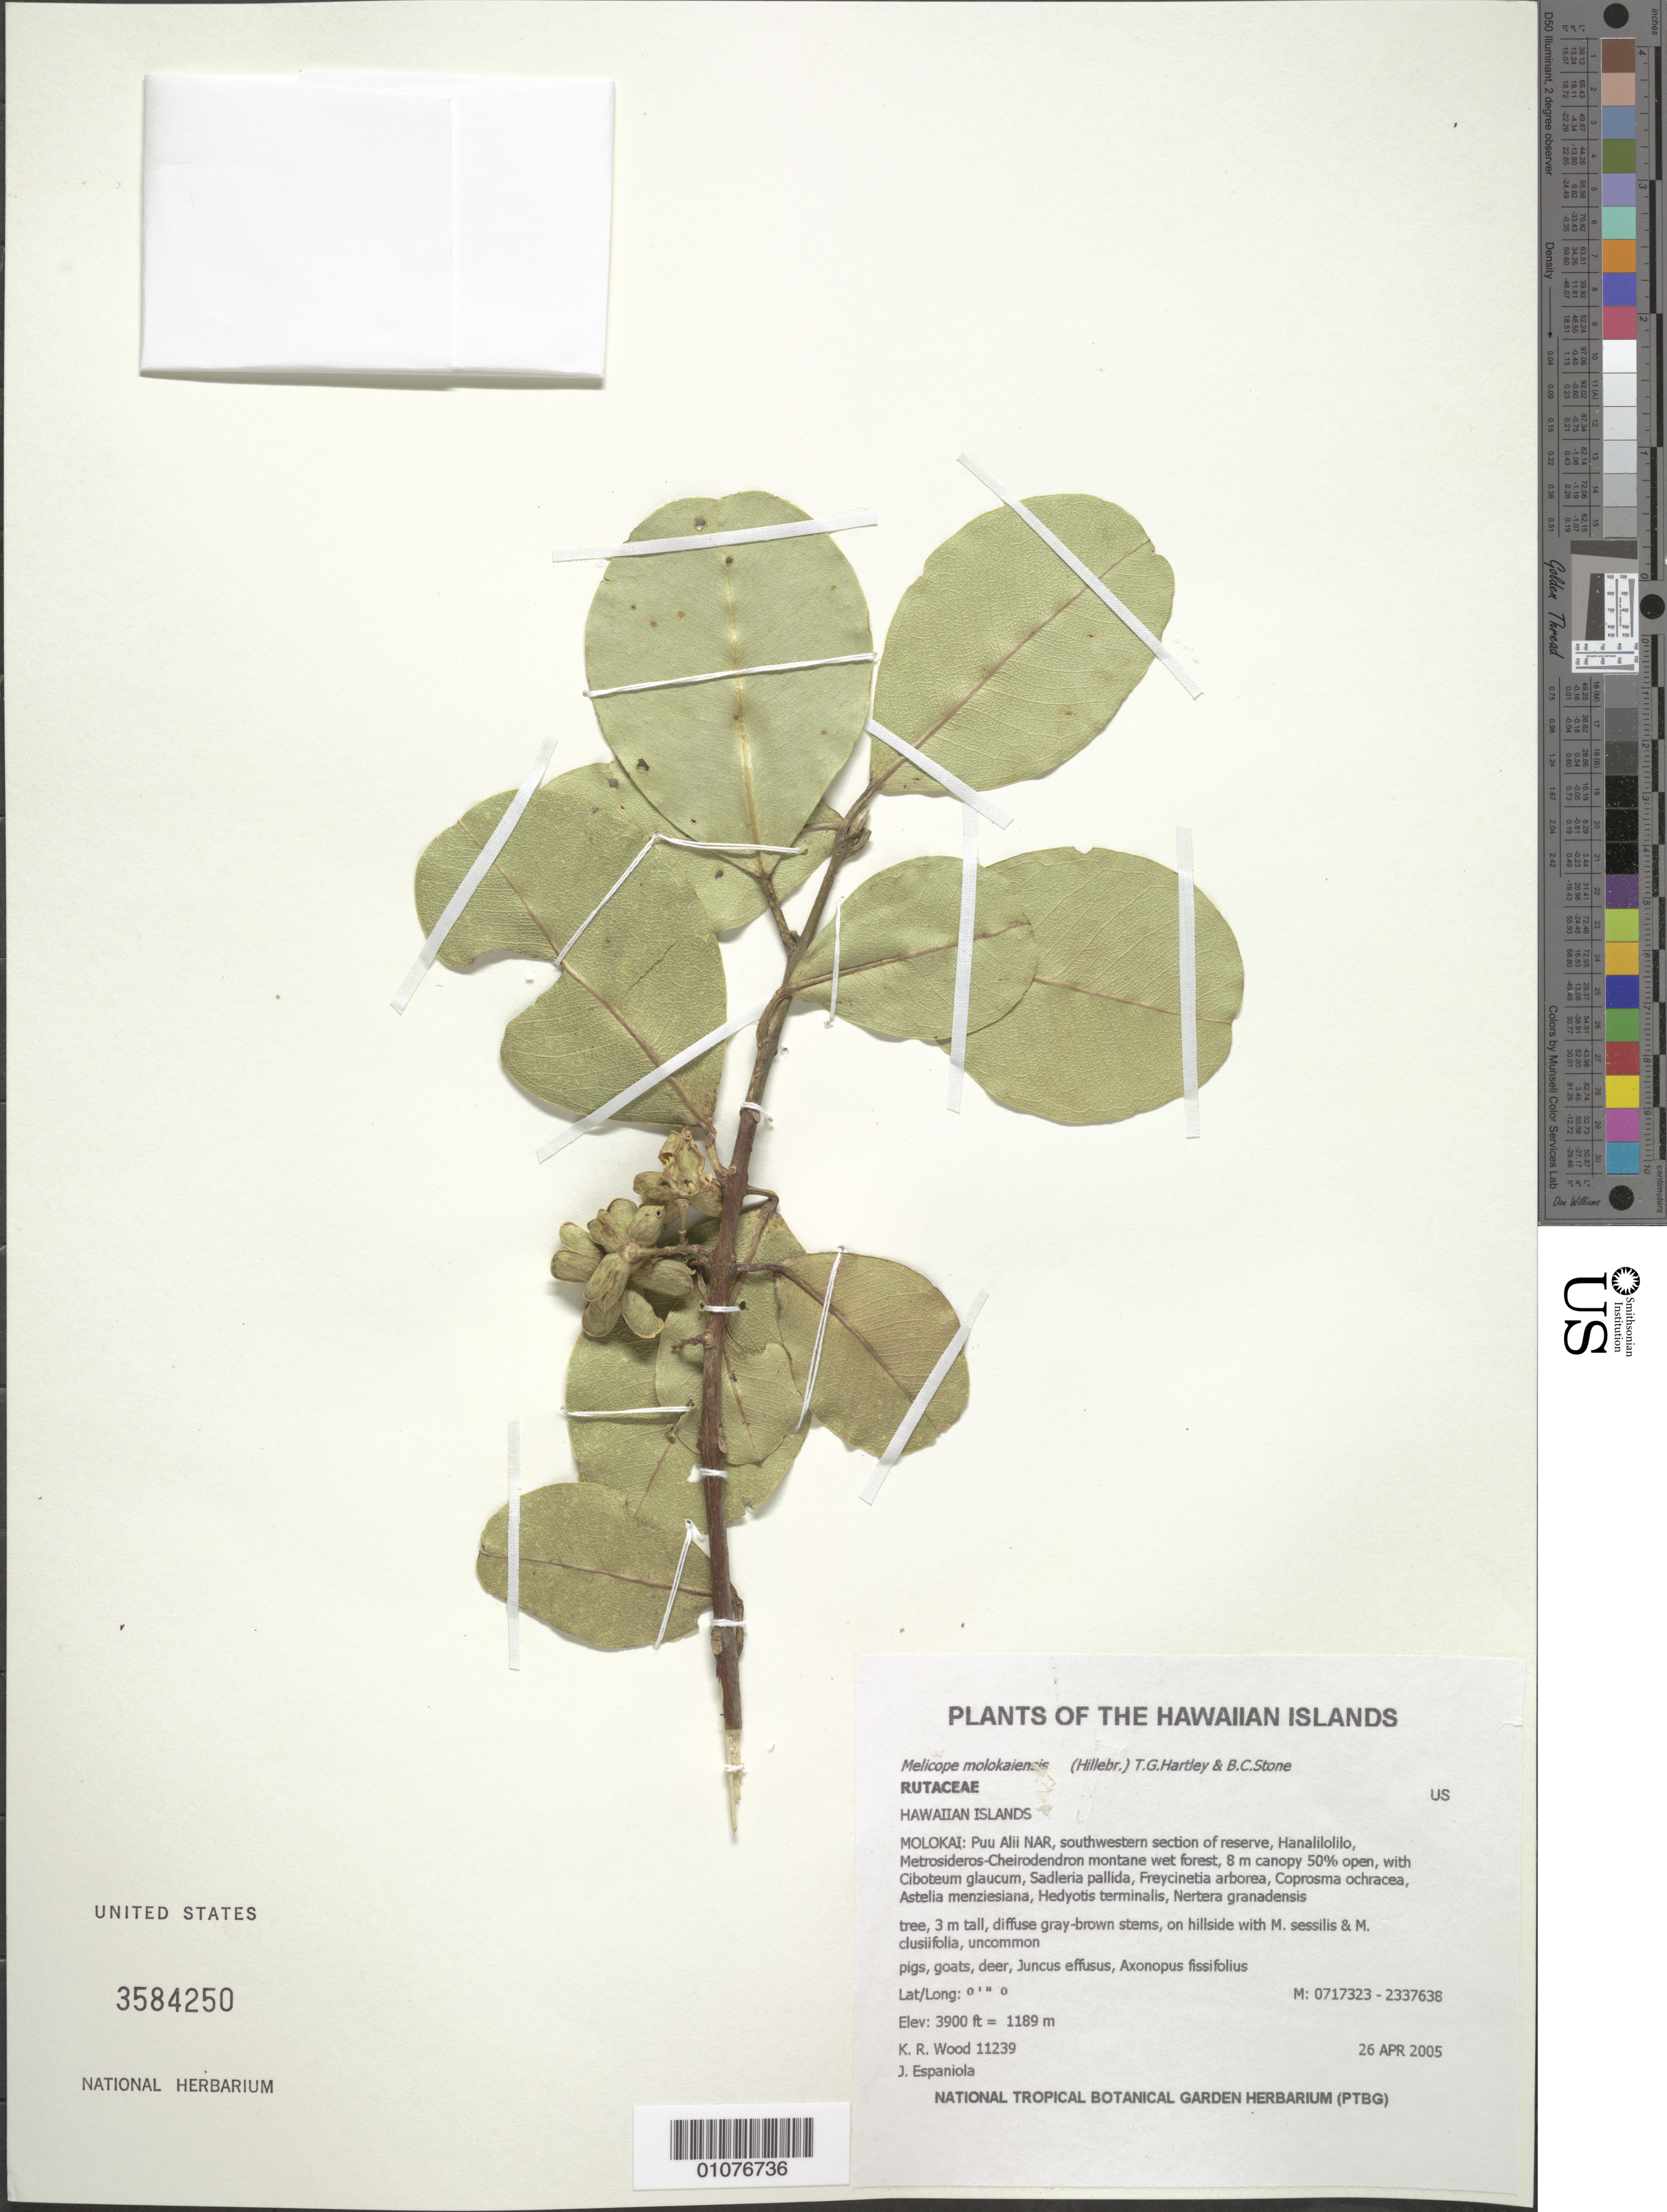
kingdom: Plantae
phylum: Tracheophyta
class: Magnoliopsida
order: Sapindales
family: Rutaceae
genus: Melicope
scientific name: Melicope molokaiensis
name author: (Hillebr.) T.G. Hartley & B.C. Stone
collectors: K. R. Wood & J. Espaniola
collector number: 11239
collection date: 2005-04-26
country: United States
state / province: Hawaii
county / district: Maui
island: Moloka'i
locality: Puu Alii NAR, southwestern section of reserve, Hanalilolilo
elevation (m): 1189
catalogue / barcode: US 3584250